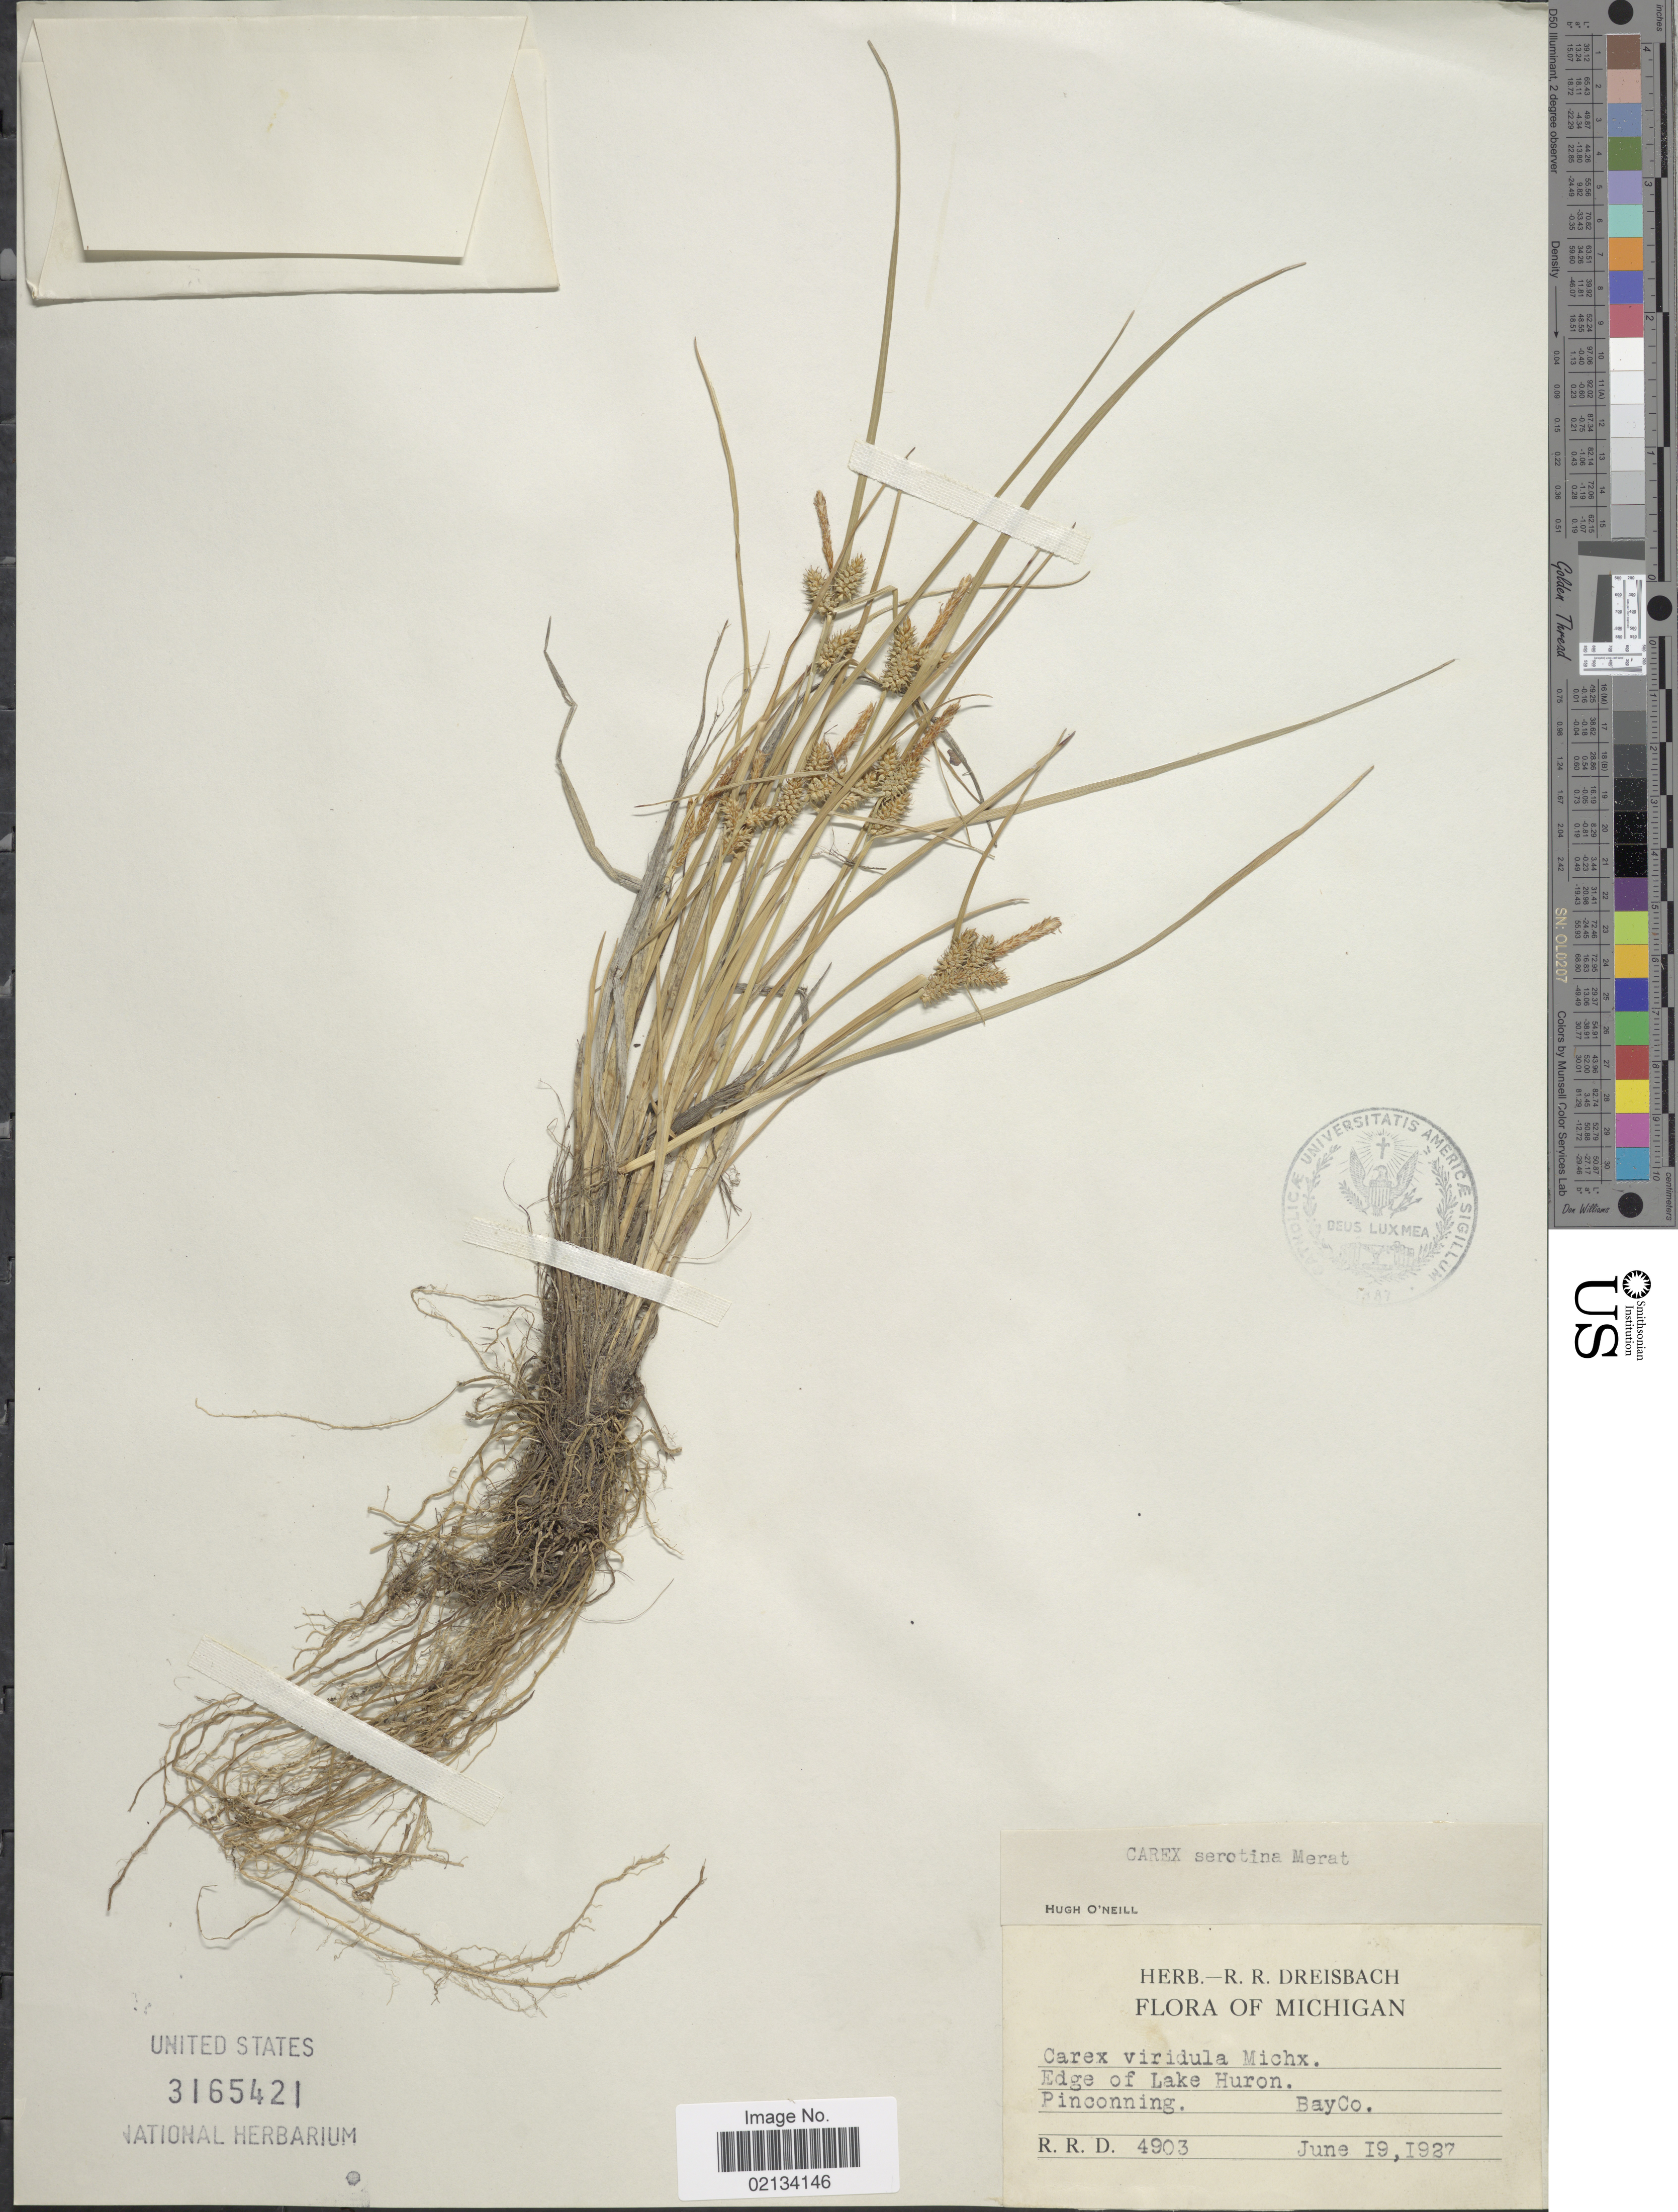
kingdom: Plantae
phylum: Tracheophyta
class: Liliopsida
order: Poales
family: Cyperaceae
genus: Carex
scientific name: Carex oederi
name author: Retz.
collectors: R. Dreisbach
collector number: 4903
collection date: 1927-06-19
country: United States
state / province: Michigan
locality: Edge of Lake Huron, Pinconning, BayCo.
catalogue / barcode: US 3165421